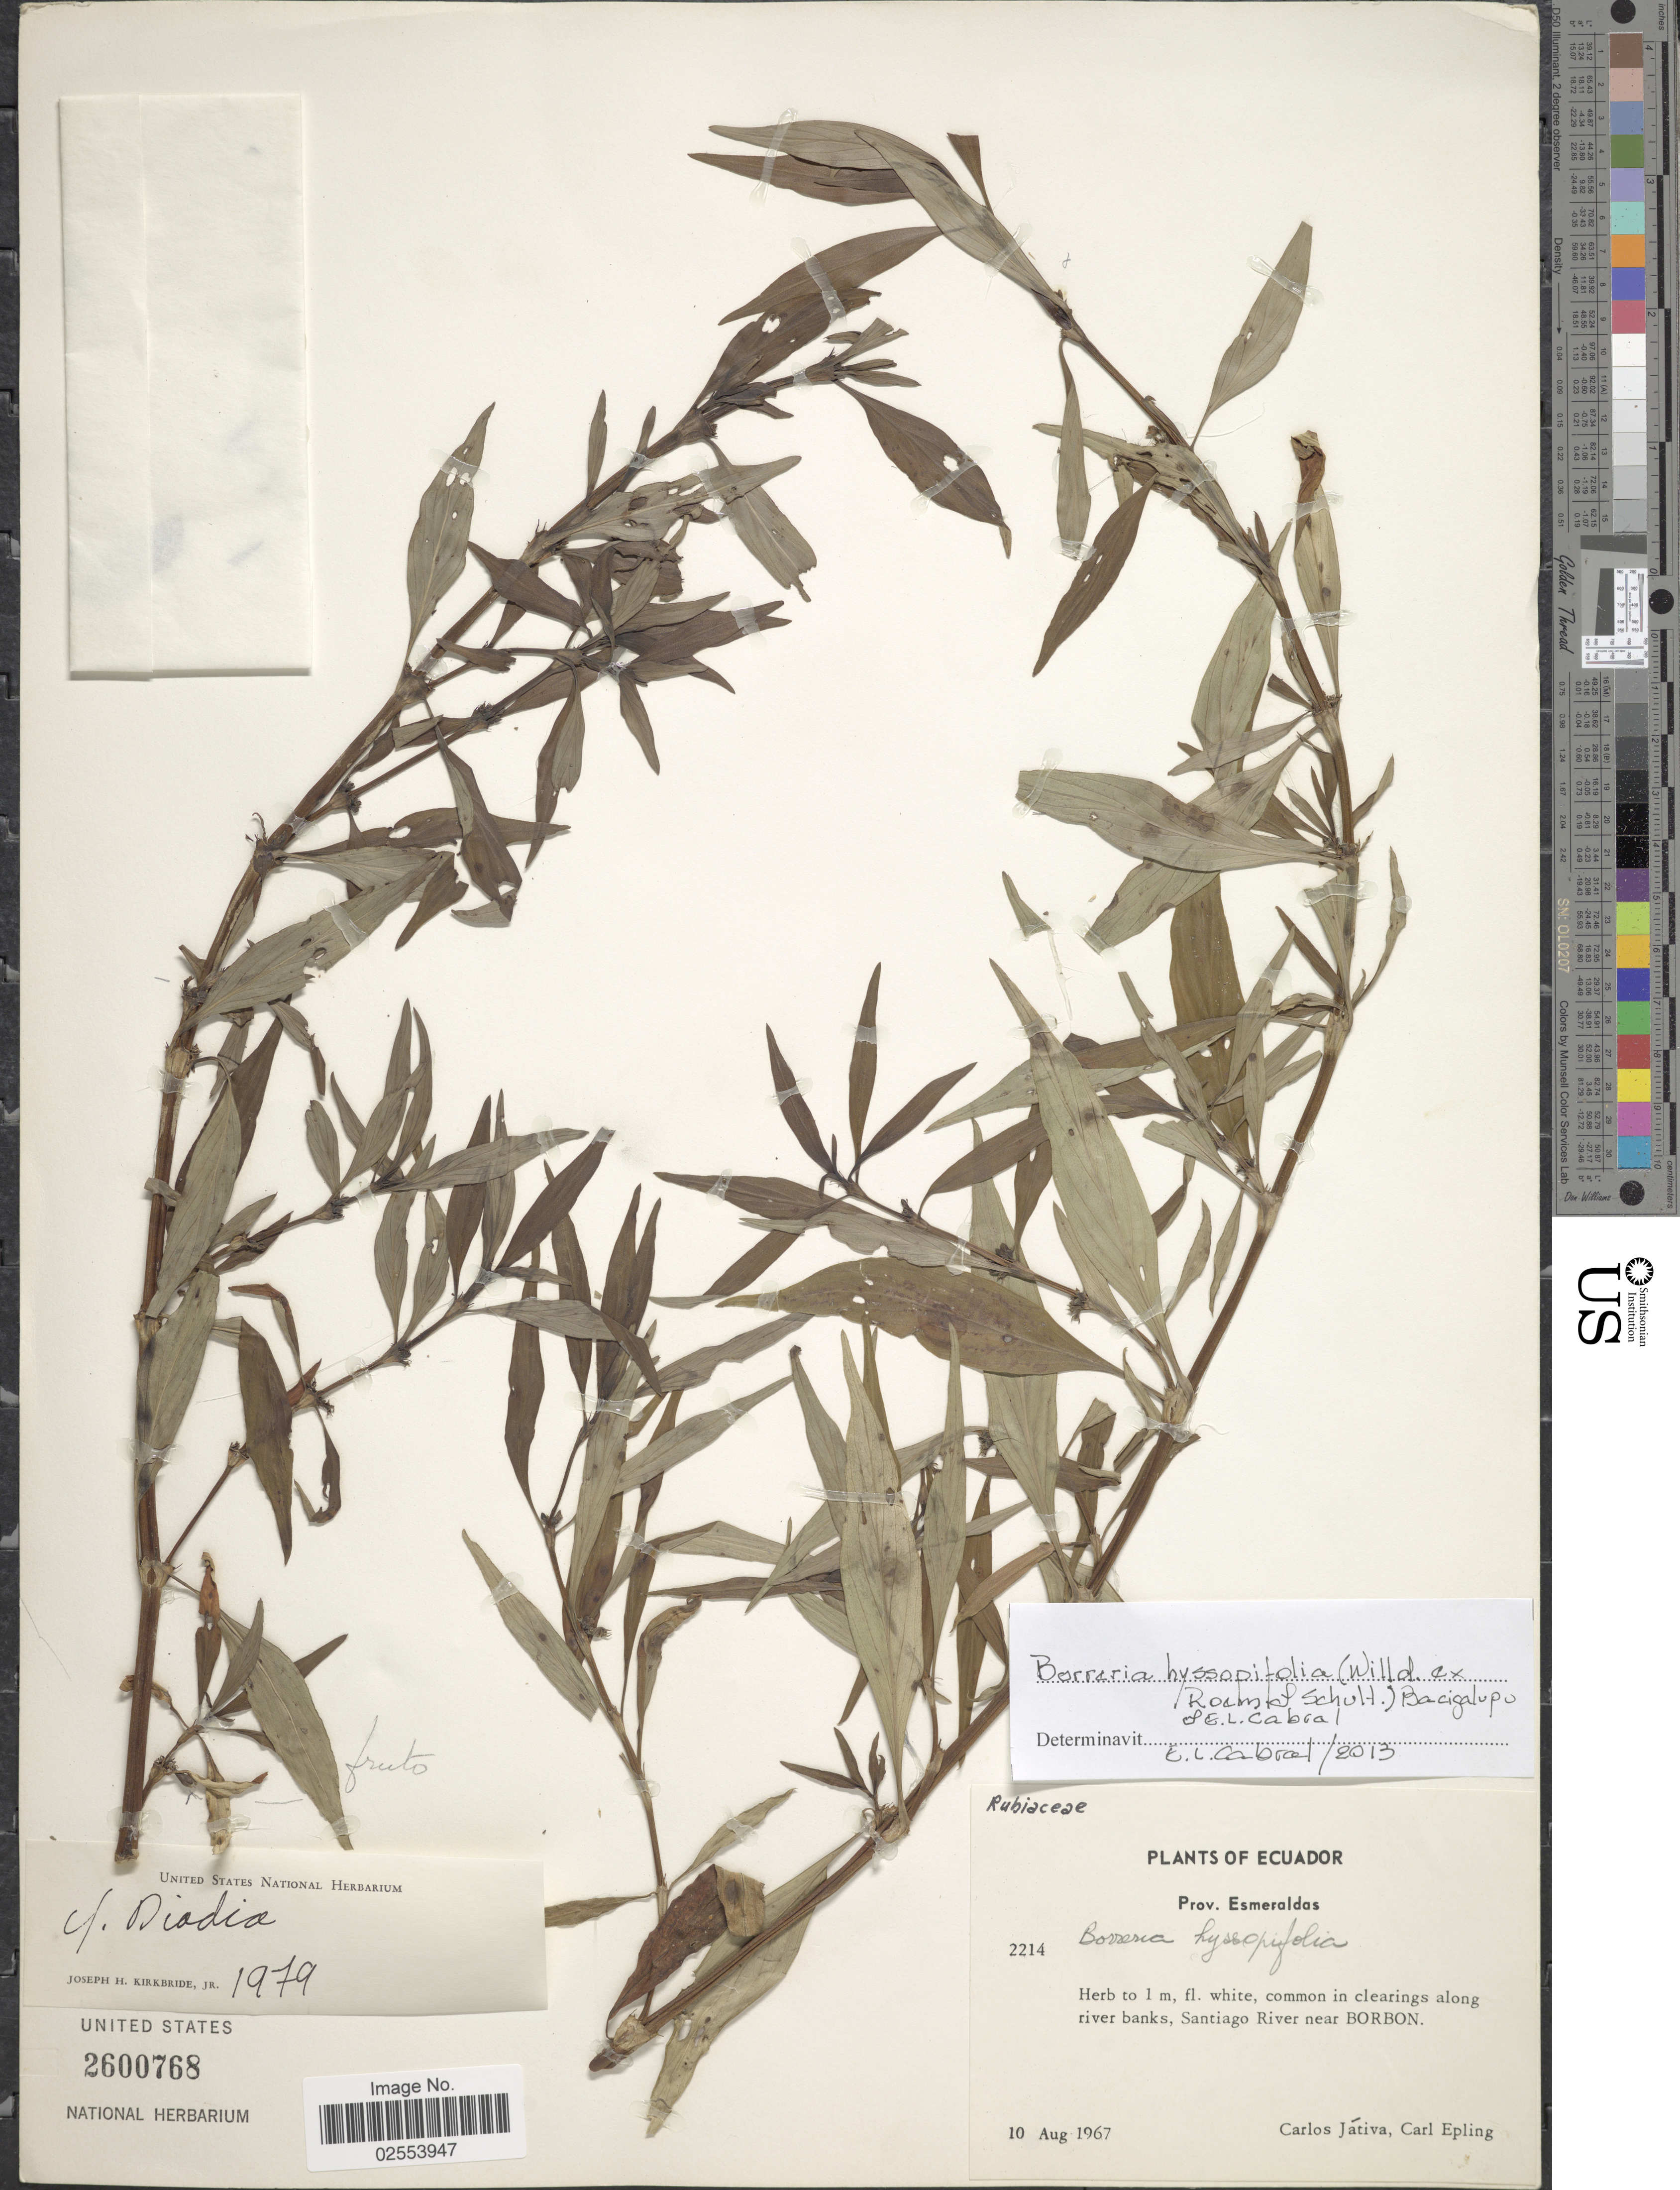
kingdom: Plantae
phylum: Tracheophyta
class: Magnoliopsida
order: Gentianales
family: Rubiaceae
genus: Spermacoce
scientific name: Spermacoce hyssopifolia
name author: Willd. ex Roem. & Schult.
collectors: C. D. Játiva & C. C. Epling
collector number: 2214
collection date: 1967-08-10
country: Ecuador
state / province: Esmeraldas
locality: Common in clearings along river banks, Santiago River near Borbon.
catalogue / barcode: US 2600768